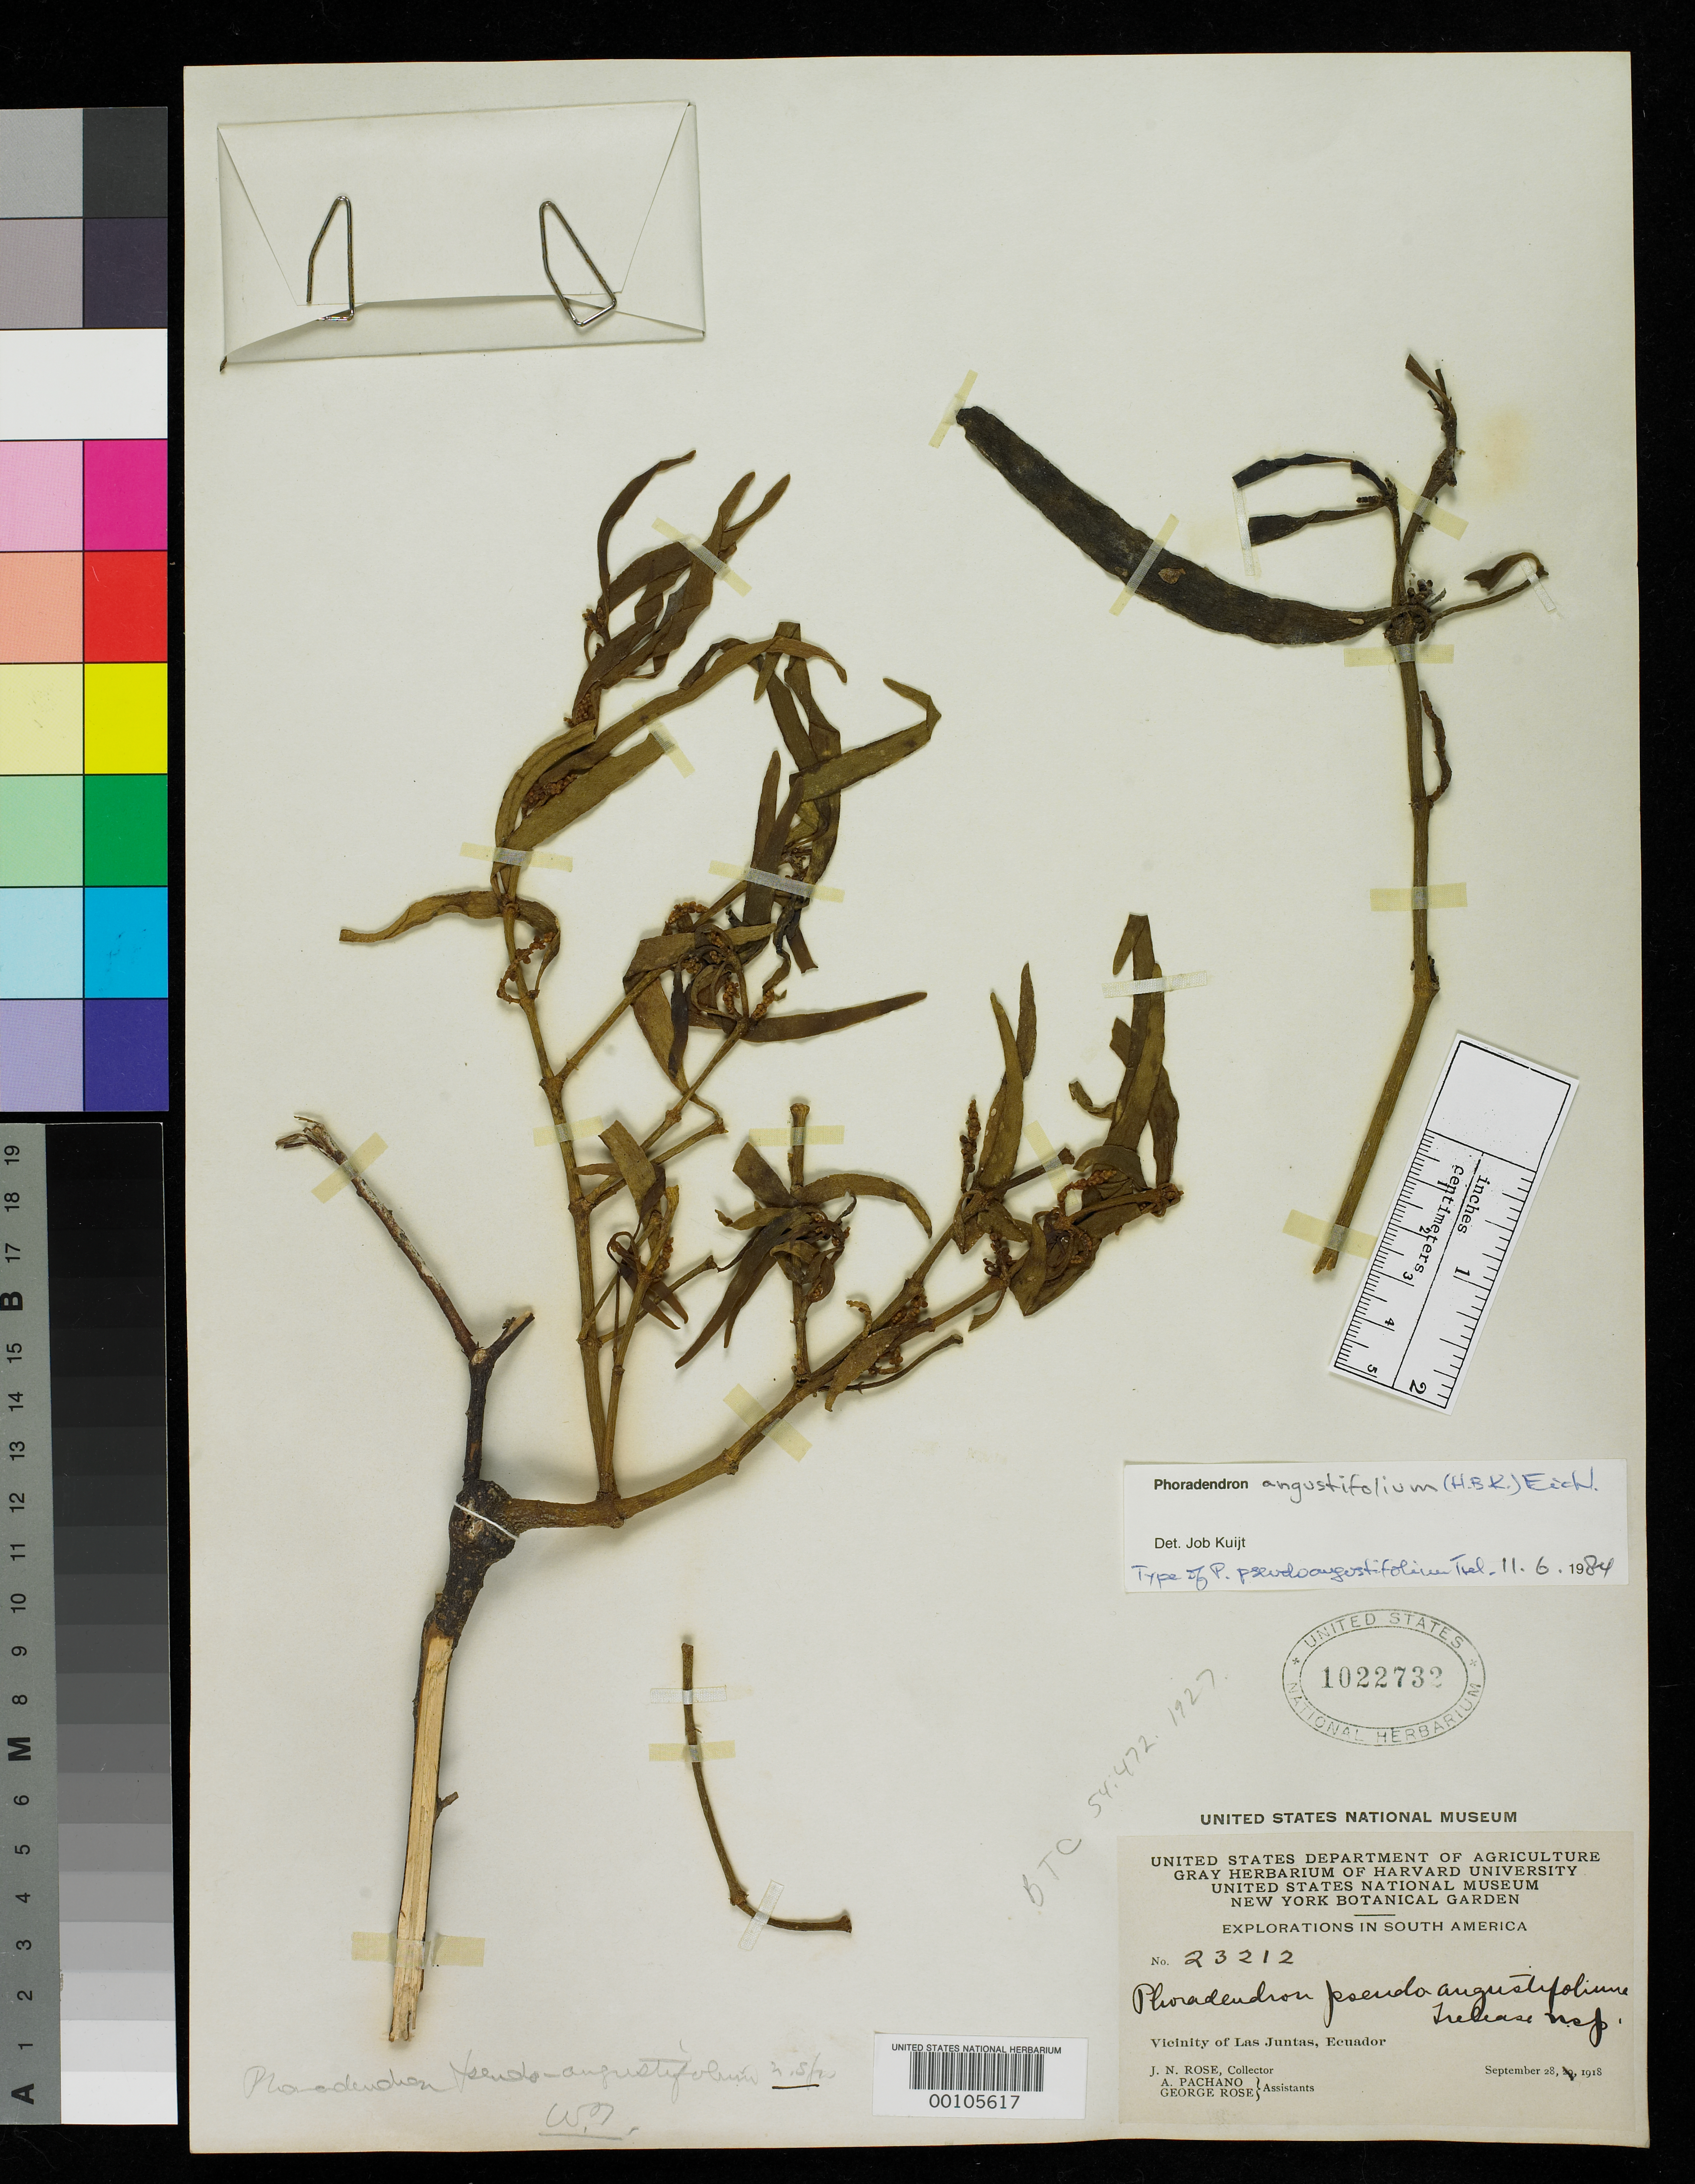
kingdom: Plantae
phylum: Tracheophyta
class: Magnoliopsida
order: Santalales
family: Viscaceae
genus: Phoradendron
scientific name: Phoradendron pseudoangustifolium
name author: Trel.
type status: Holotype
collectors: J. N. Rose, A. Pachano & G. Rose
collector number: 23212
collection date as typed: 28 Sep 1918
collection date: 1918-09-28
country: Ecuador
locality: Las Juntas vicinity.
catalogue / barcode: US 1022732